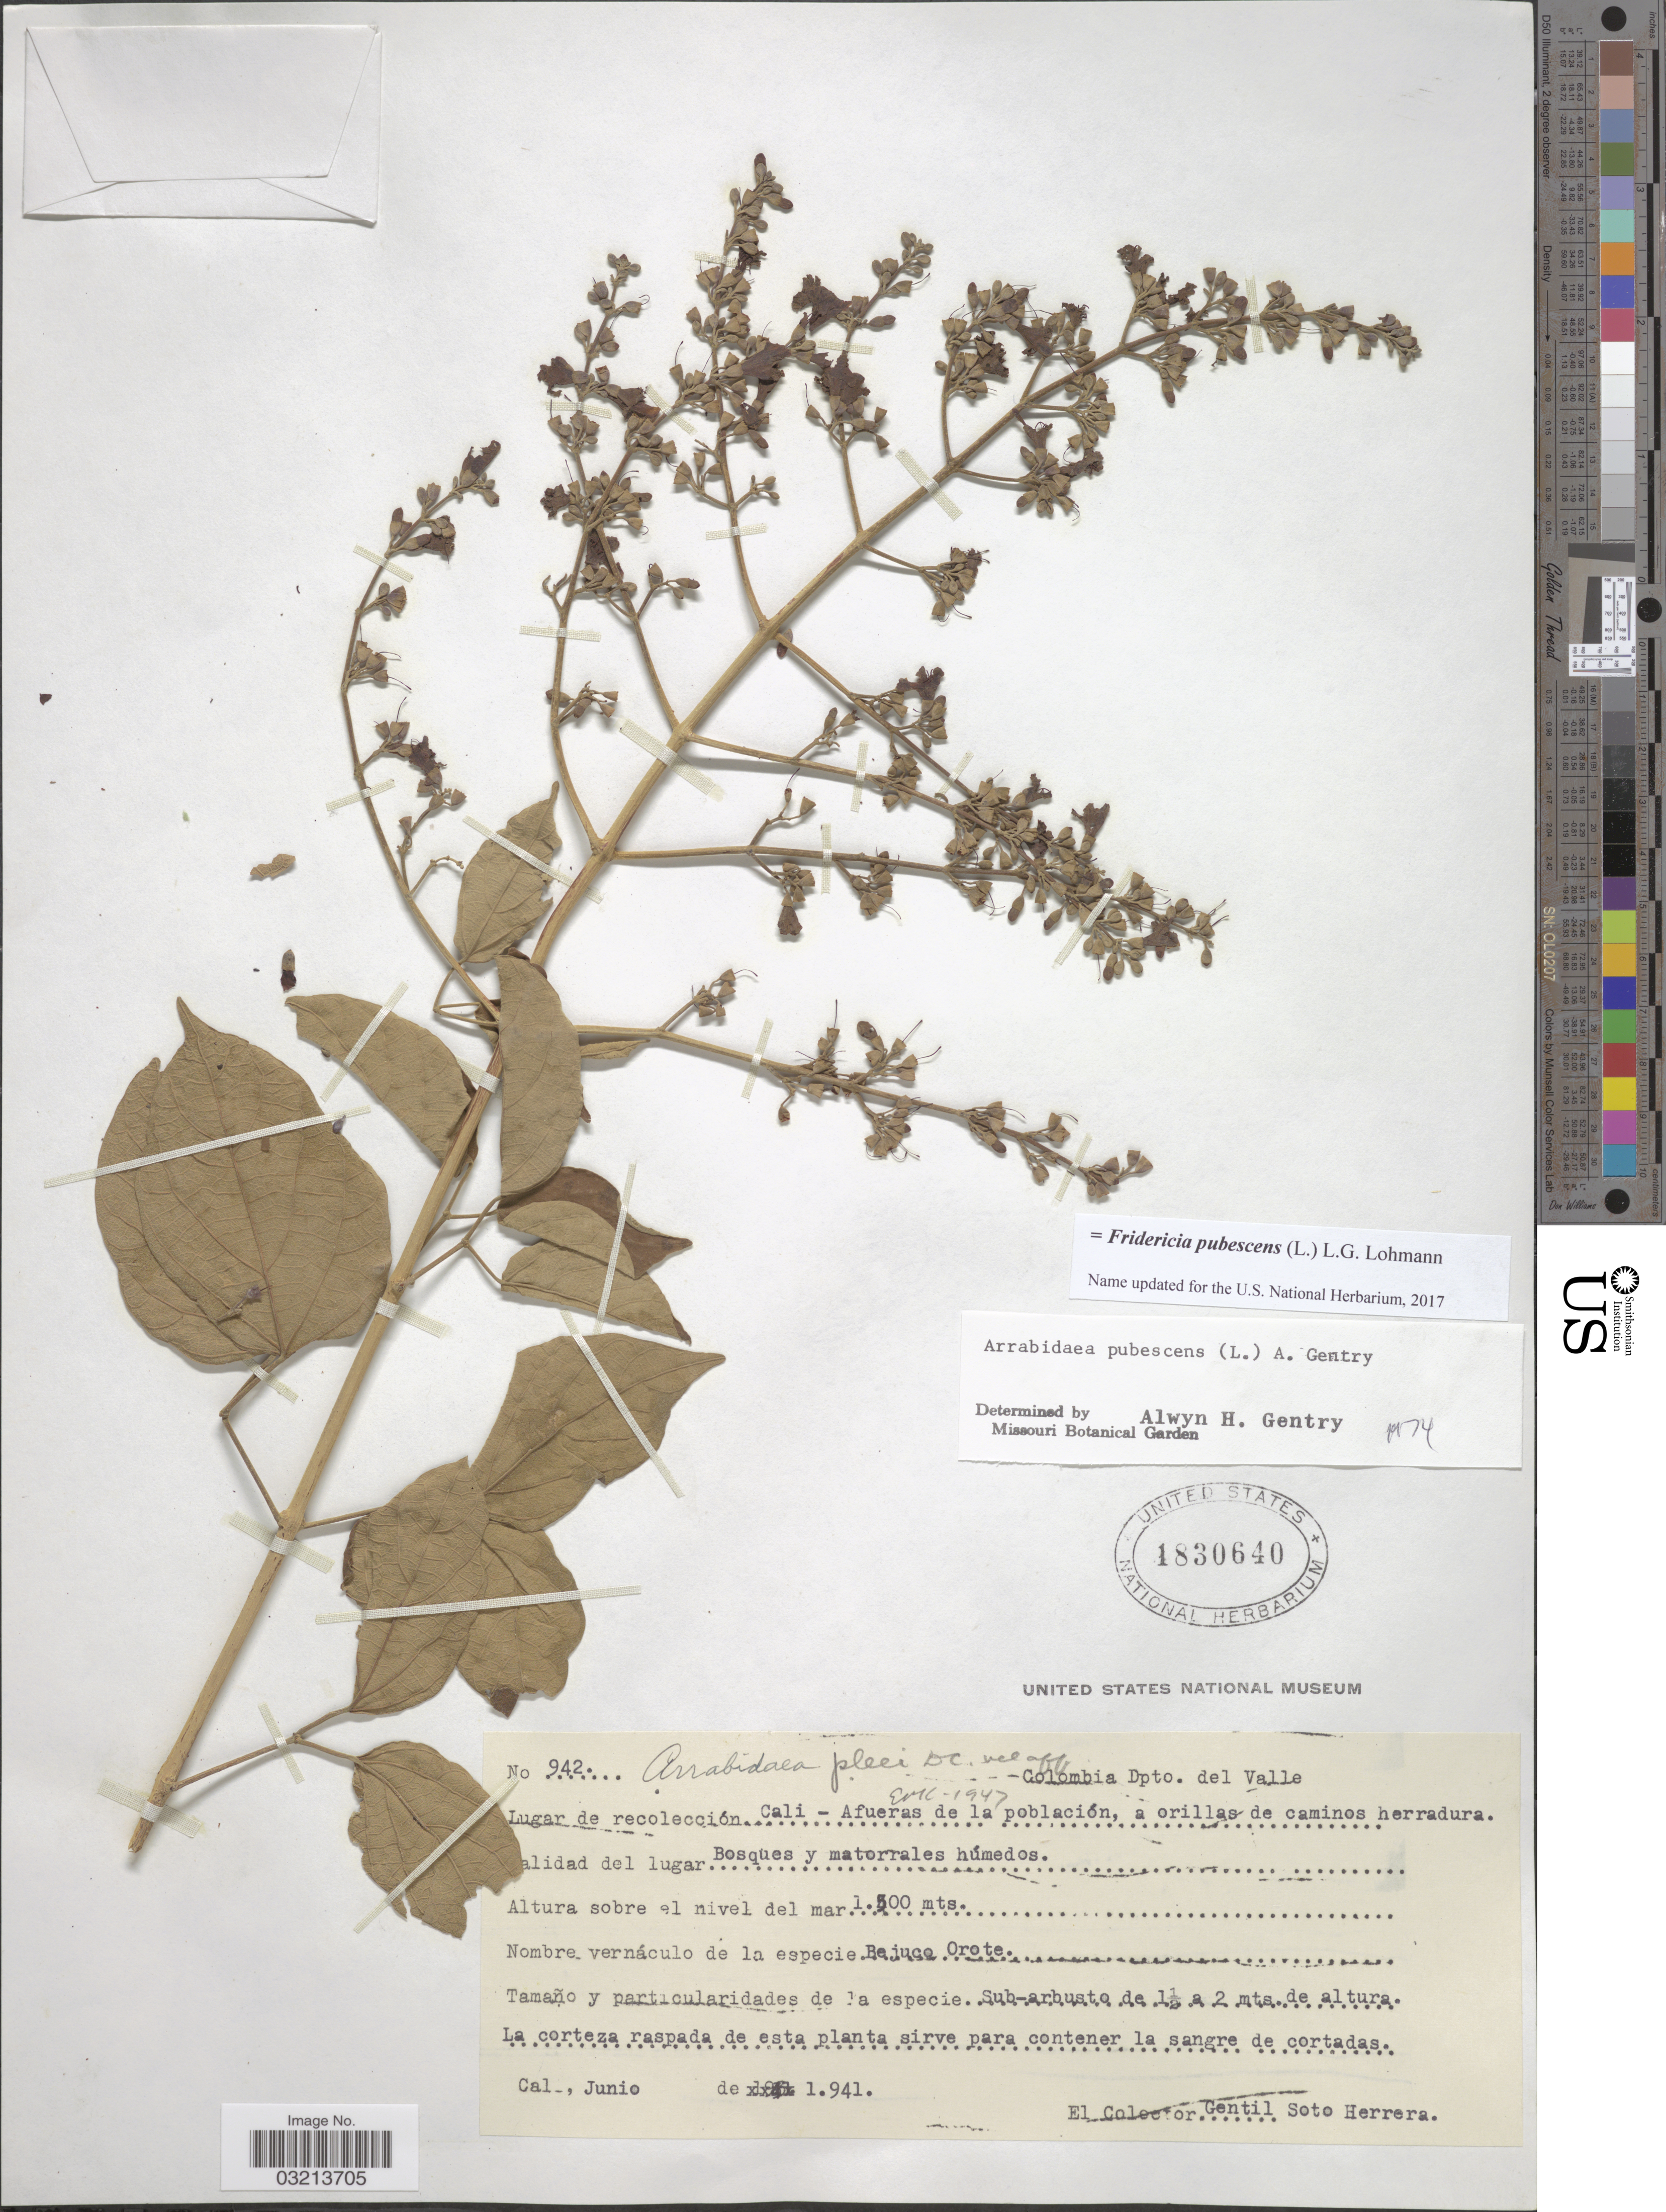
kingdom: Plantae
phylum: Tracheophyta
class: Magnoliopsida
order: Lamiales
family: Bignoniaceae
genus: Fridericia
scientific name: Fridericia pubescens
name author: (L.) L.G. Lohmann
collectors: G. Soto Herrera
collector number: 942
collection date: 1941-06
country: Colombia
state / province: Valle del Cauca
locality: Dpto. del Valle. Cali - Afueras de la población, a orillas de caminos herradura.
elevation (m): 1500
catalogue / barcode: US 1830640